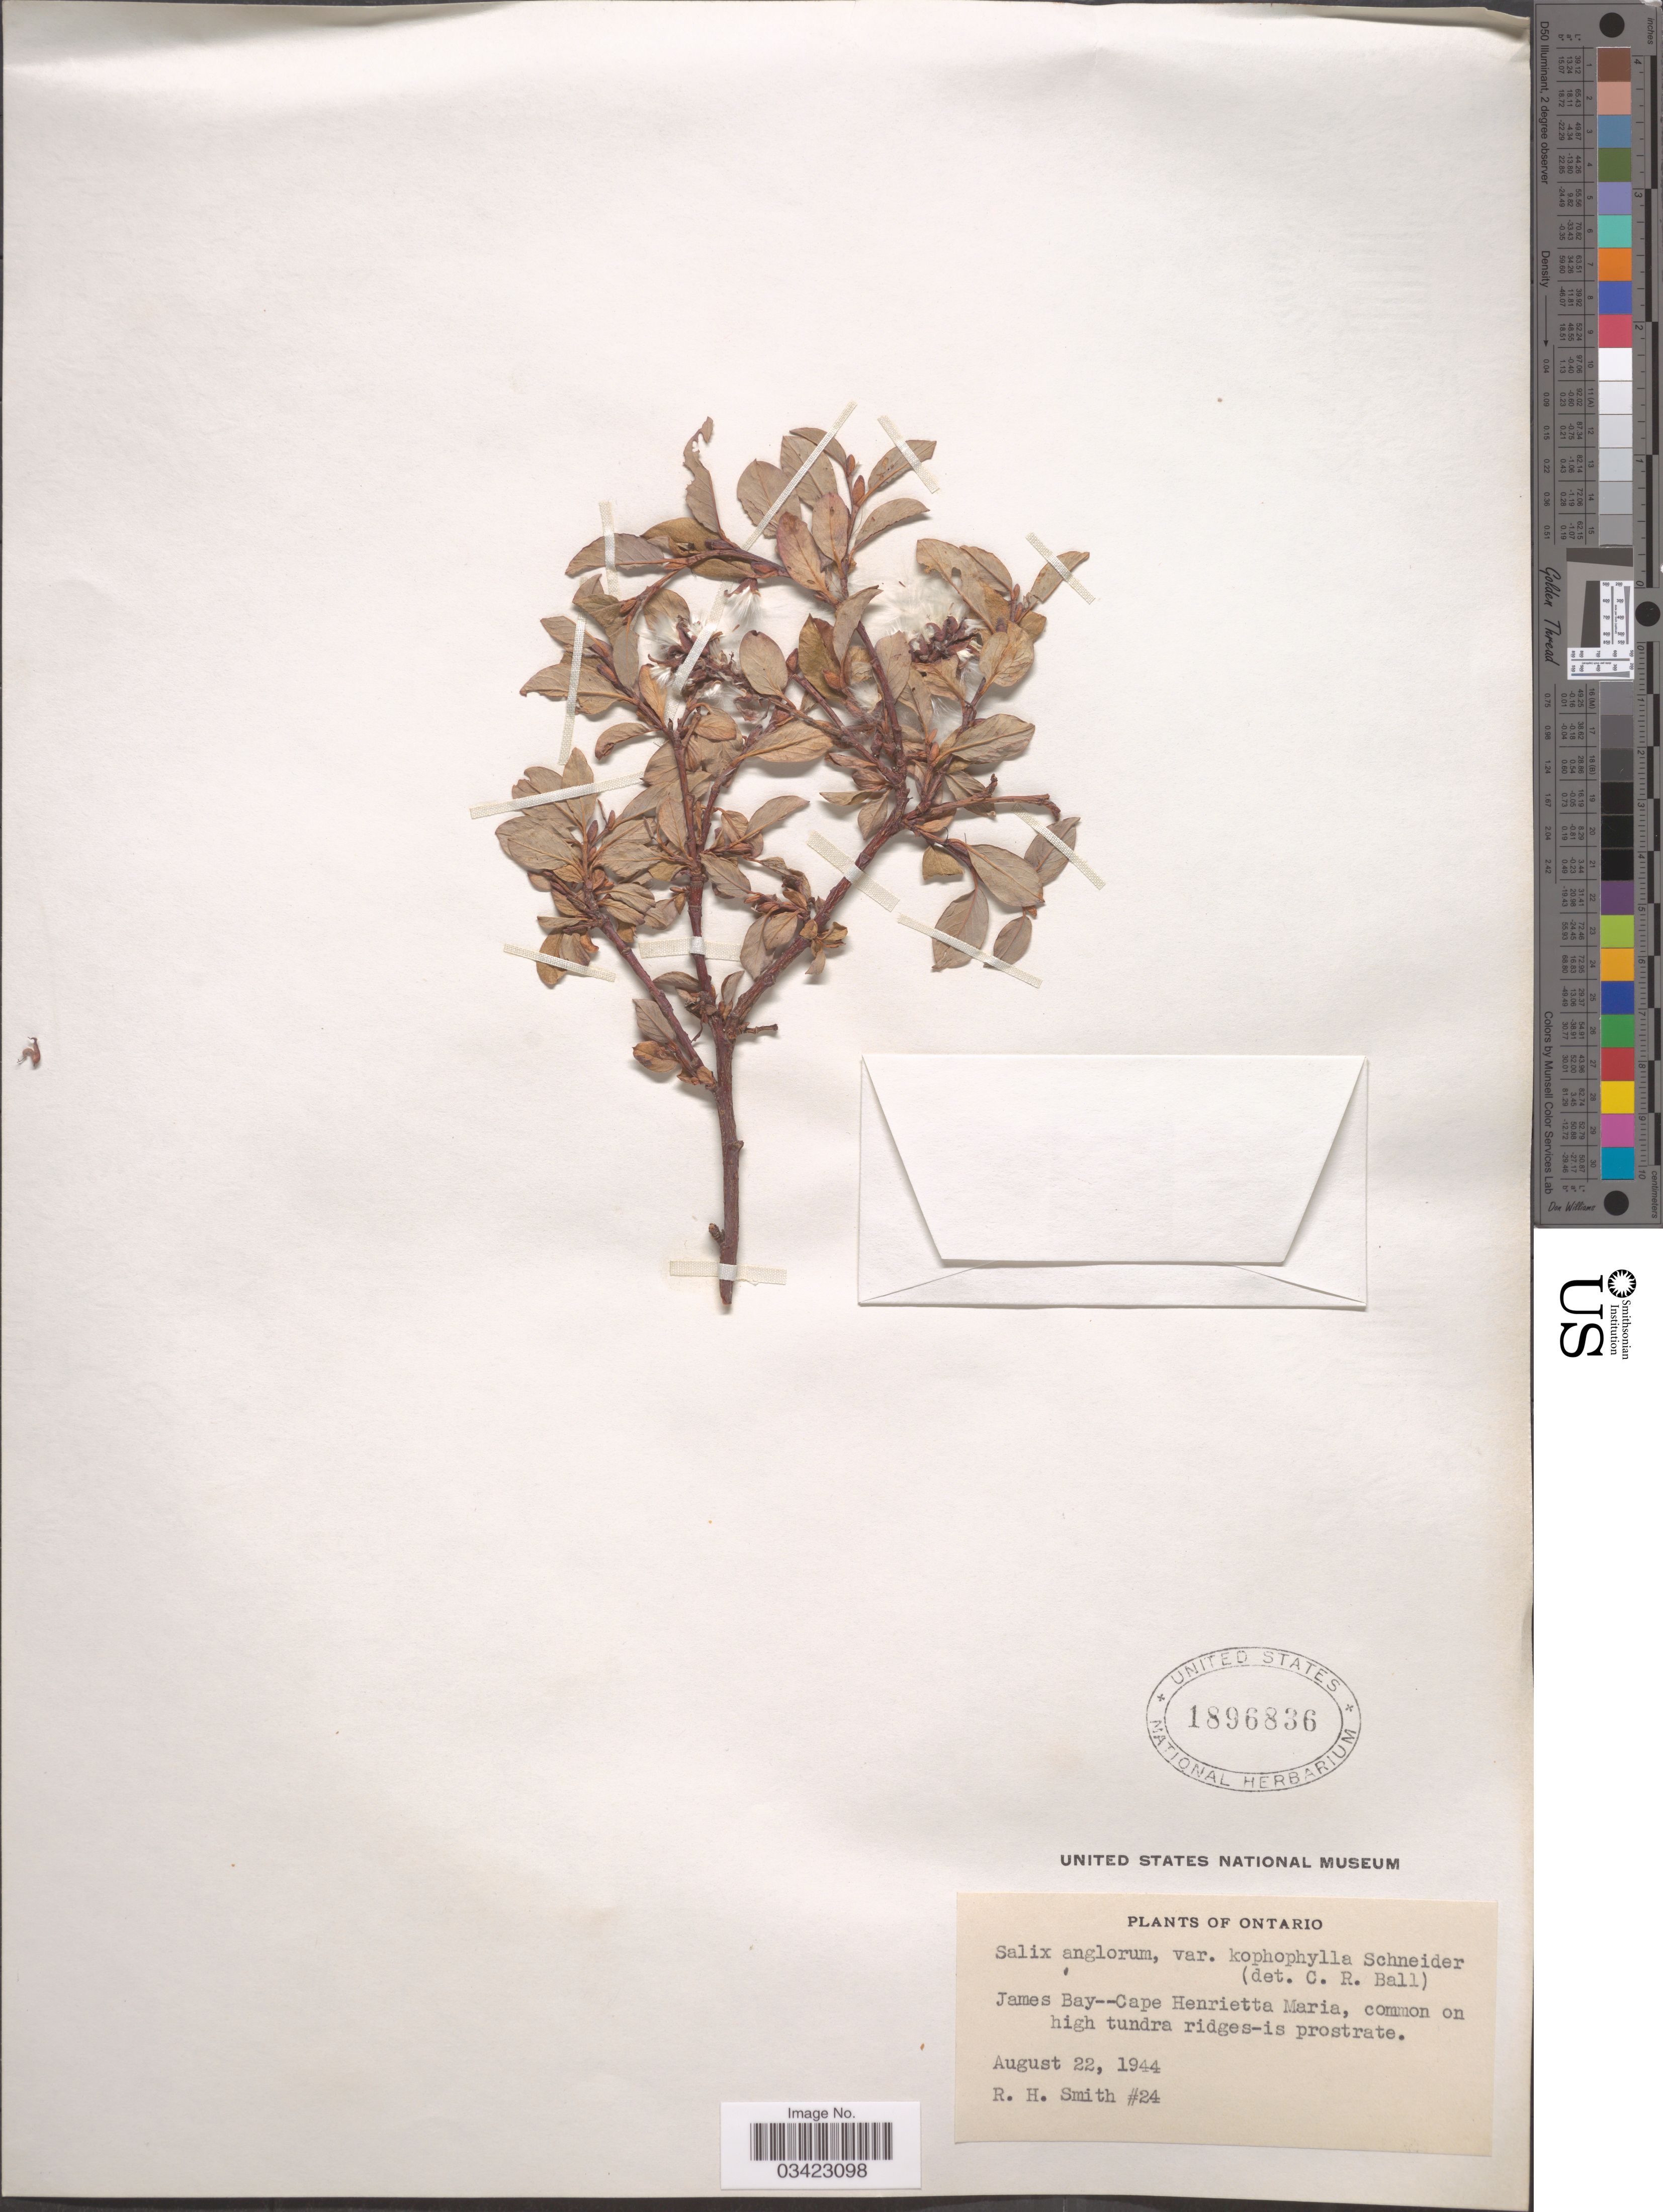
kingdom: Plantae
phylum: Tracheophyta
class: Magnoliopsida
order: Malpighiales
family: Salicaceae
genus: Salix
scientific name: Salix anglorum var. araioclada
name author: C.K. Schneid.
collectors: R. H. Smith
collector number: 24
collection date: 1944-08-22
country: Canada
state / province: Ontario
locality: James Bay--Cape Henrietta Maria.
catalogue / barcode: US 1896836